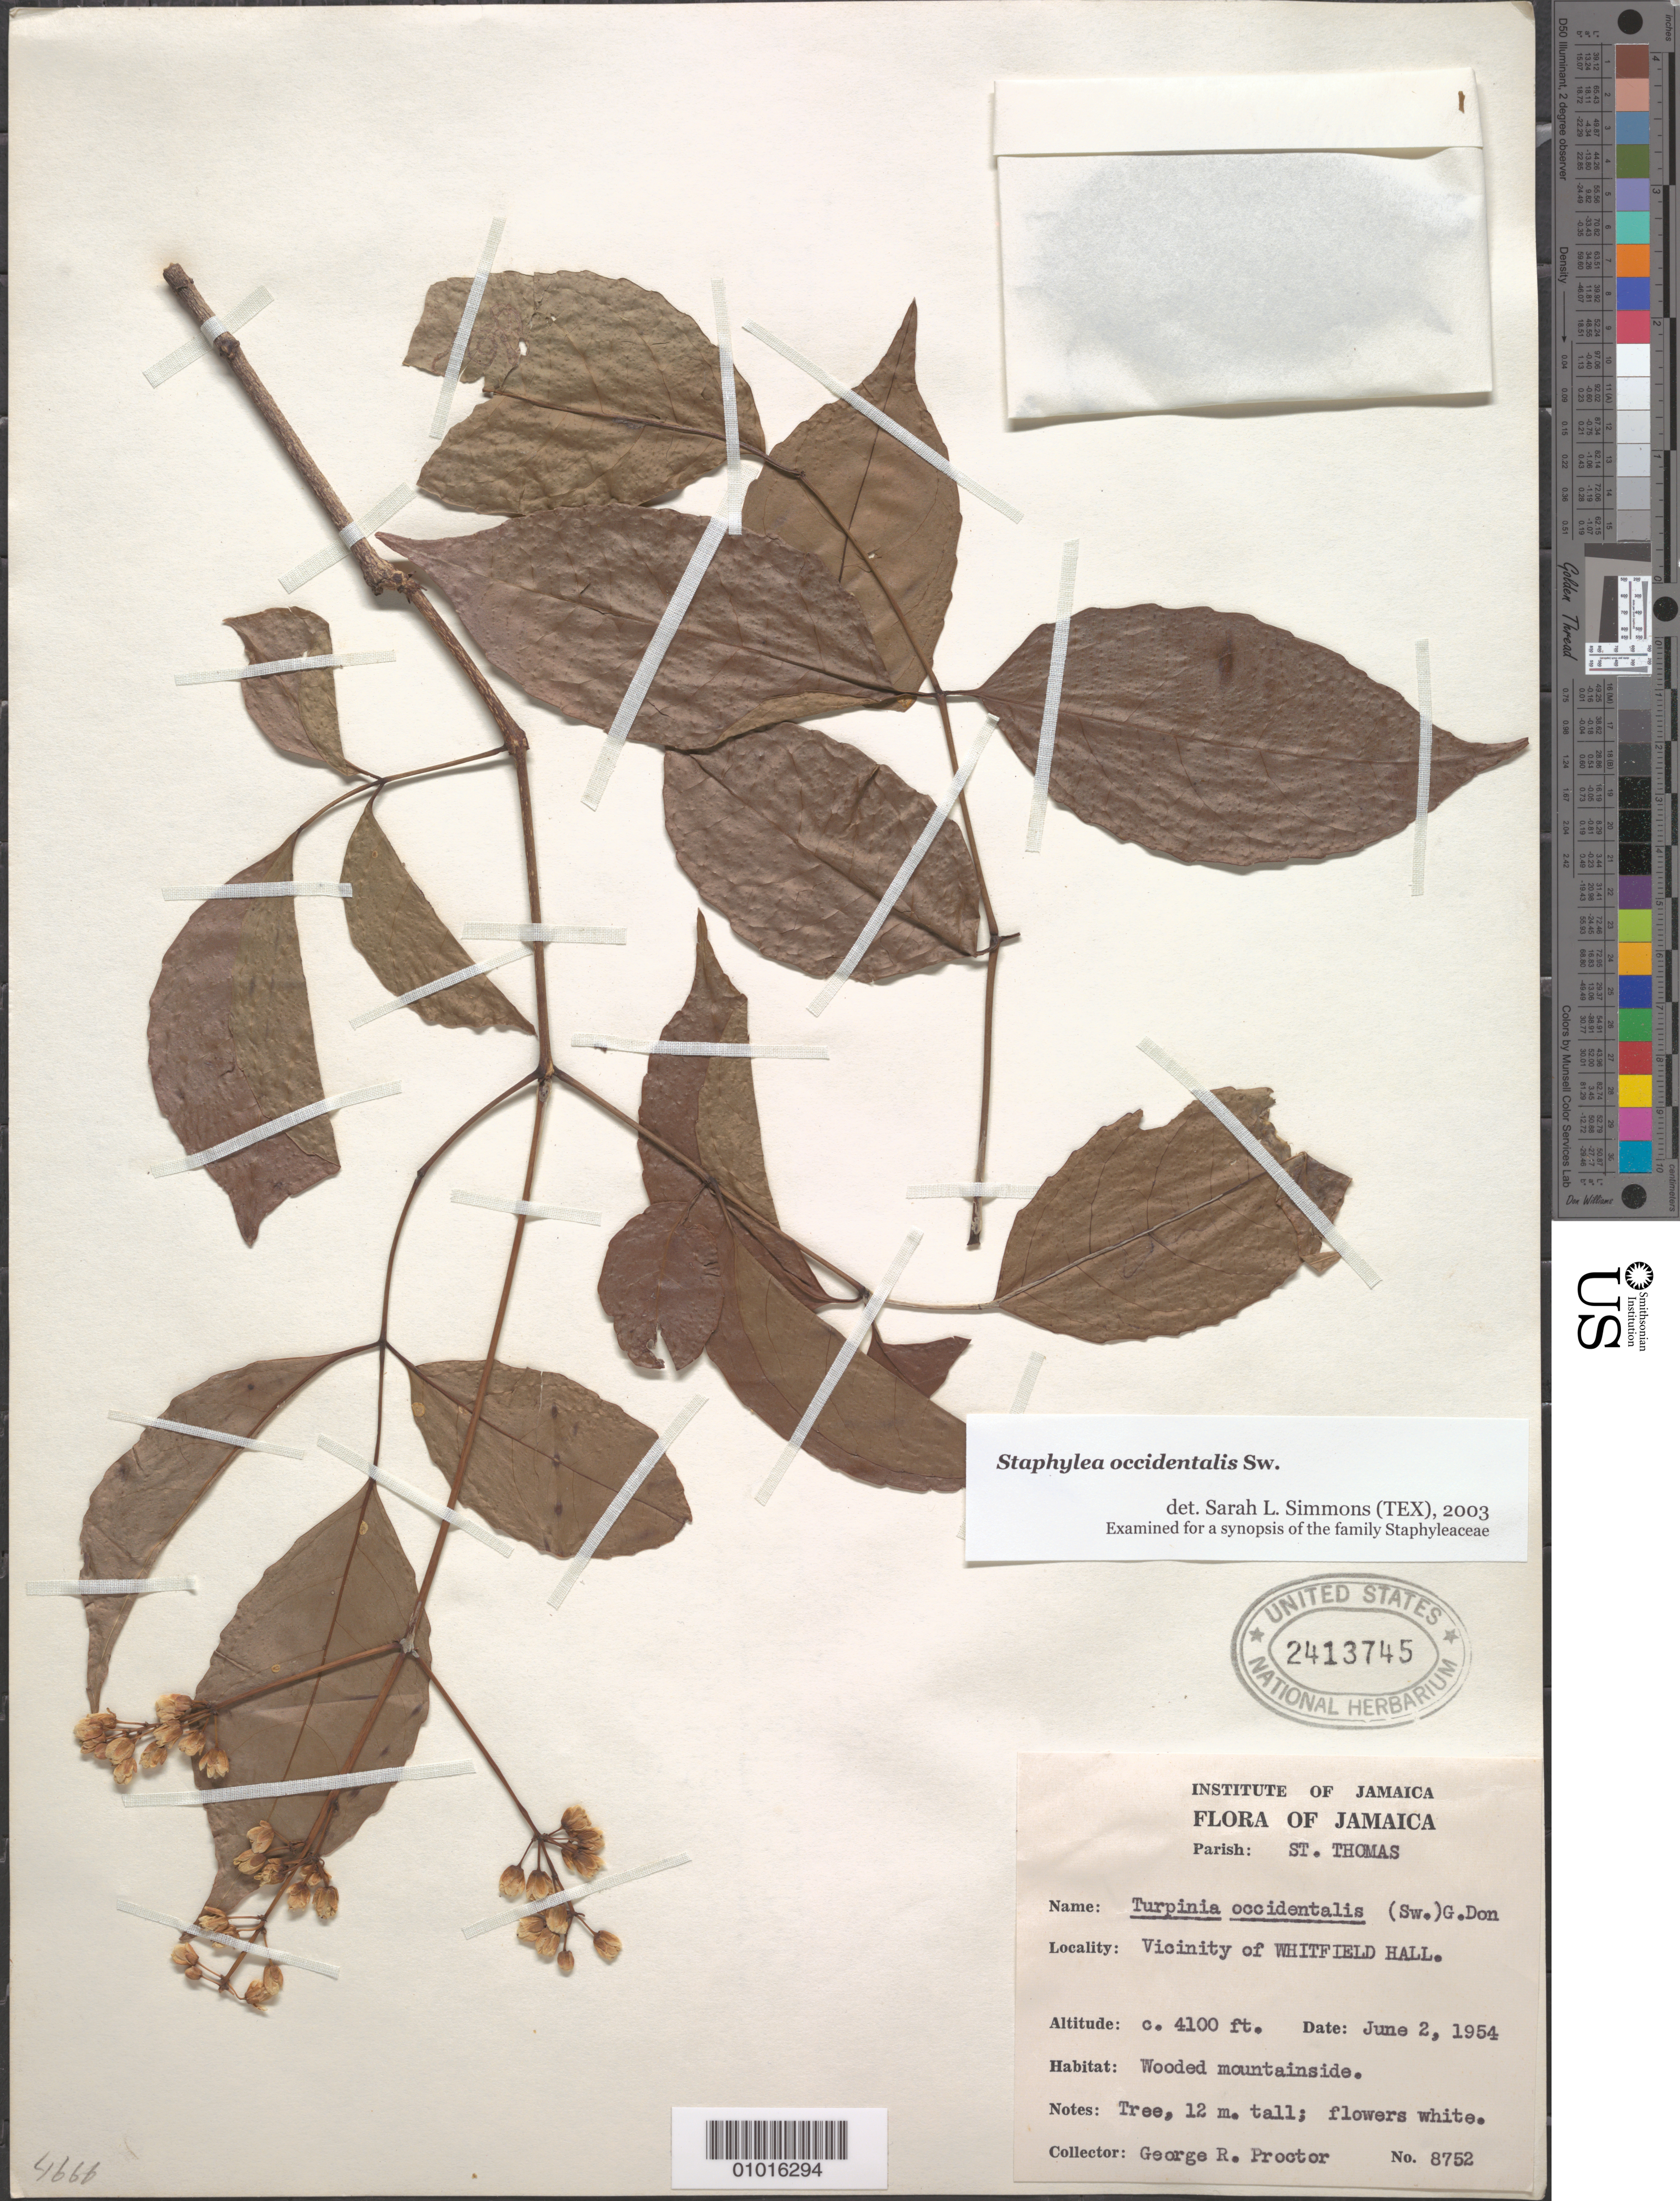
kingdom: Plantae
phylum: Tracheophyta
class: Magnoliopsida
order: Crossosomatales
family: Staphyleaceae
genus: Staphylea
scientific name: Staphylea occidentalis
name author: Sw.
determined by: Simmons, S. L.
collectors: G. R. Proctor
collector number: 8752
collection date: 1954-06-02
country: Jamaica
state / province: Saint Thomas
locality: Whitfield Hall vicinity.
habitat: Wooded mountainside.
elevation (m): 1250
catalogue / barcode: US 2413745